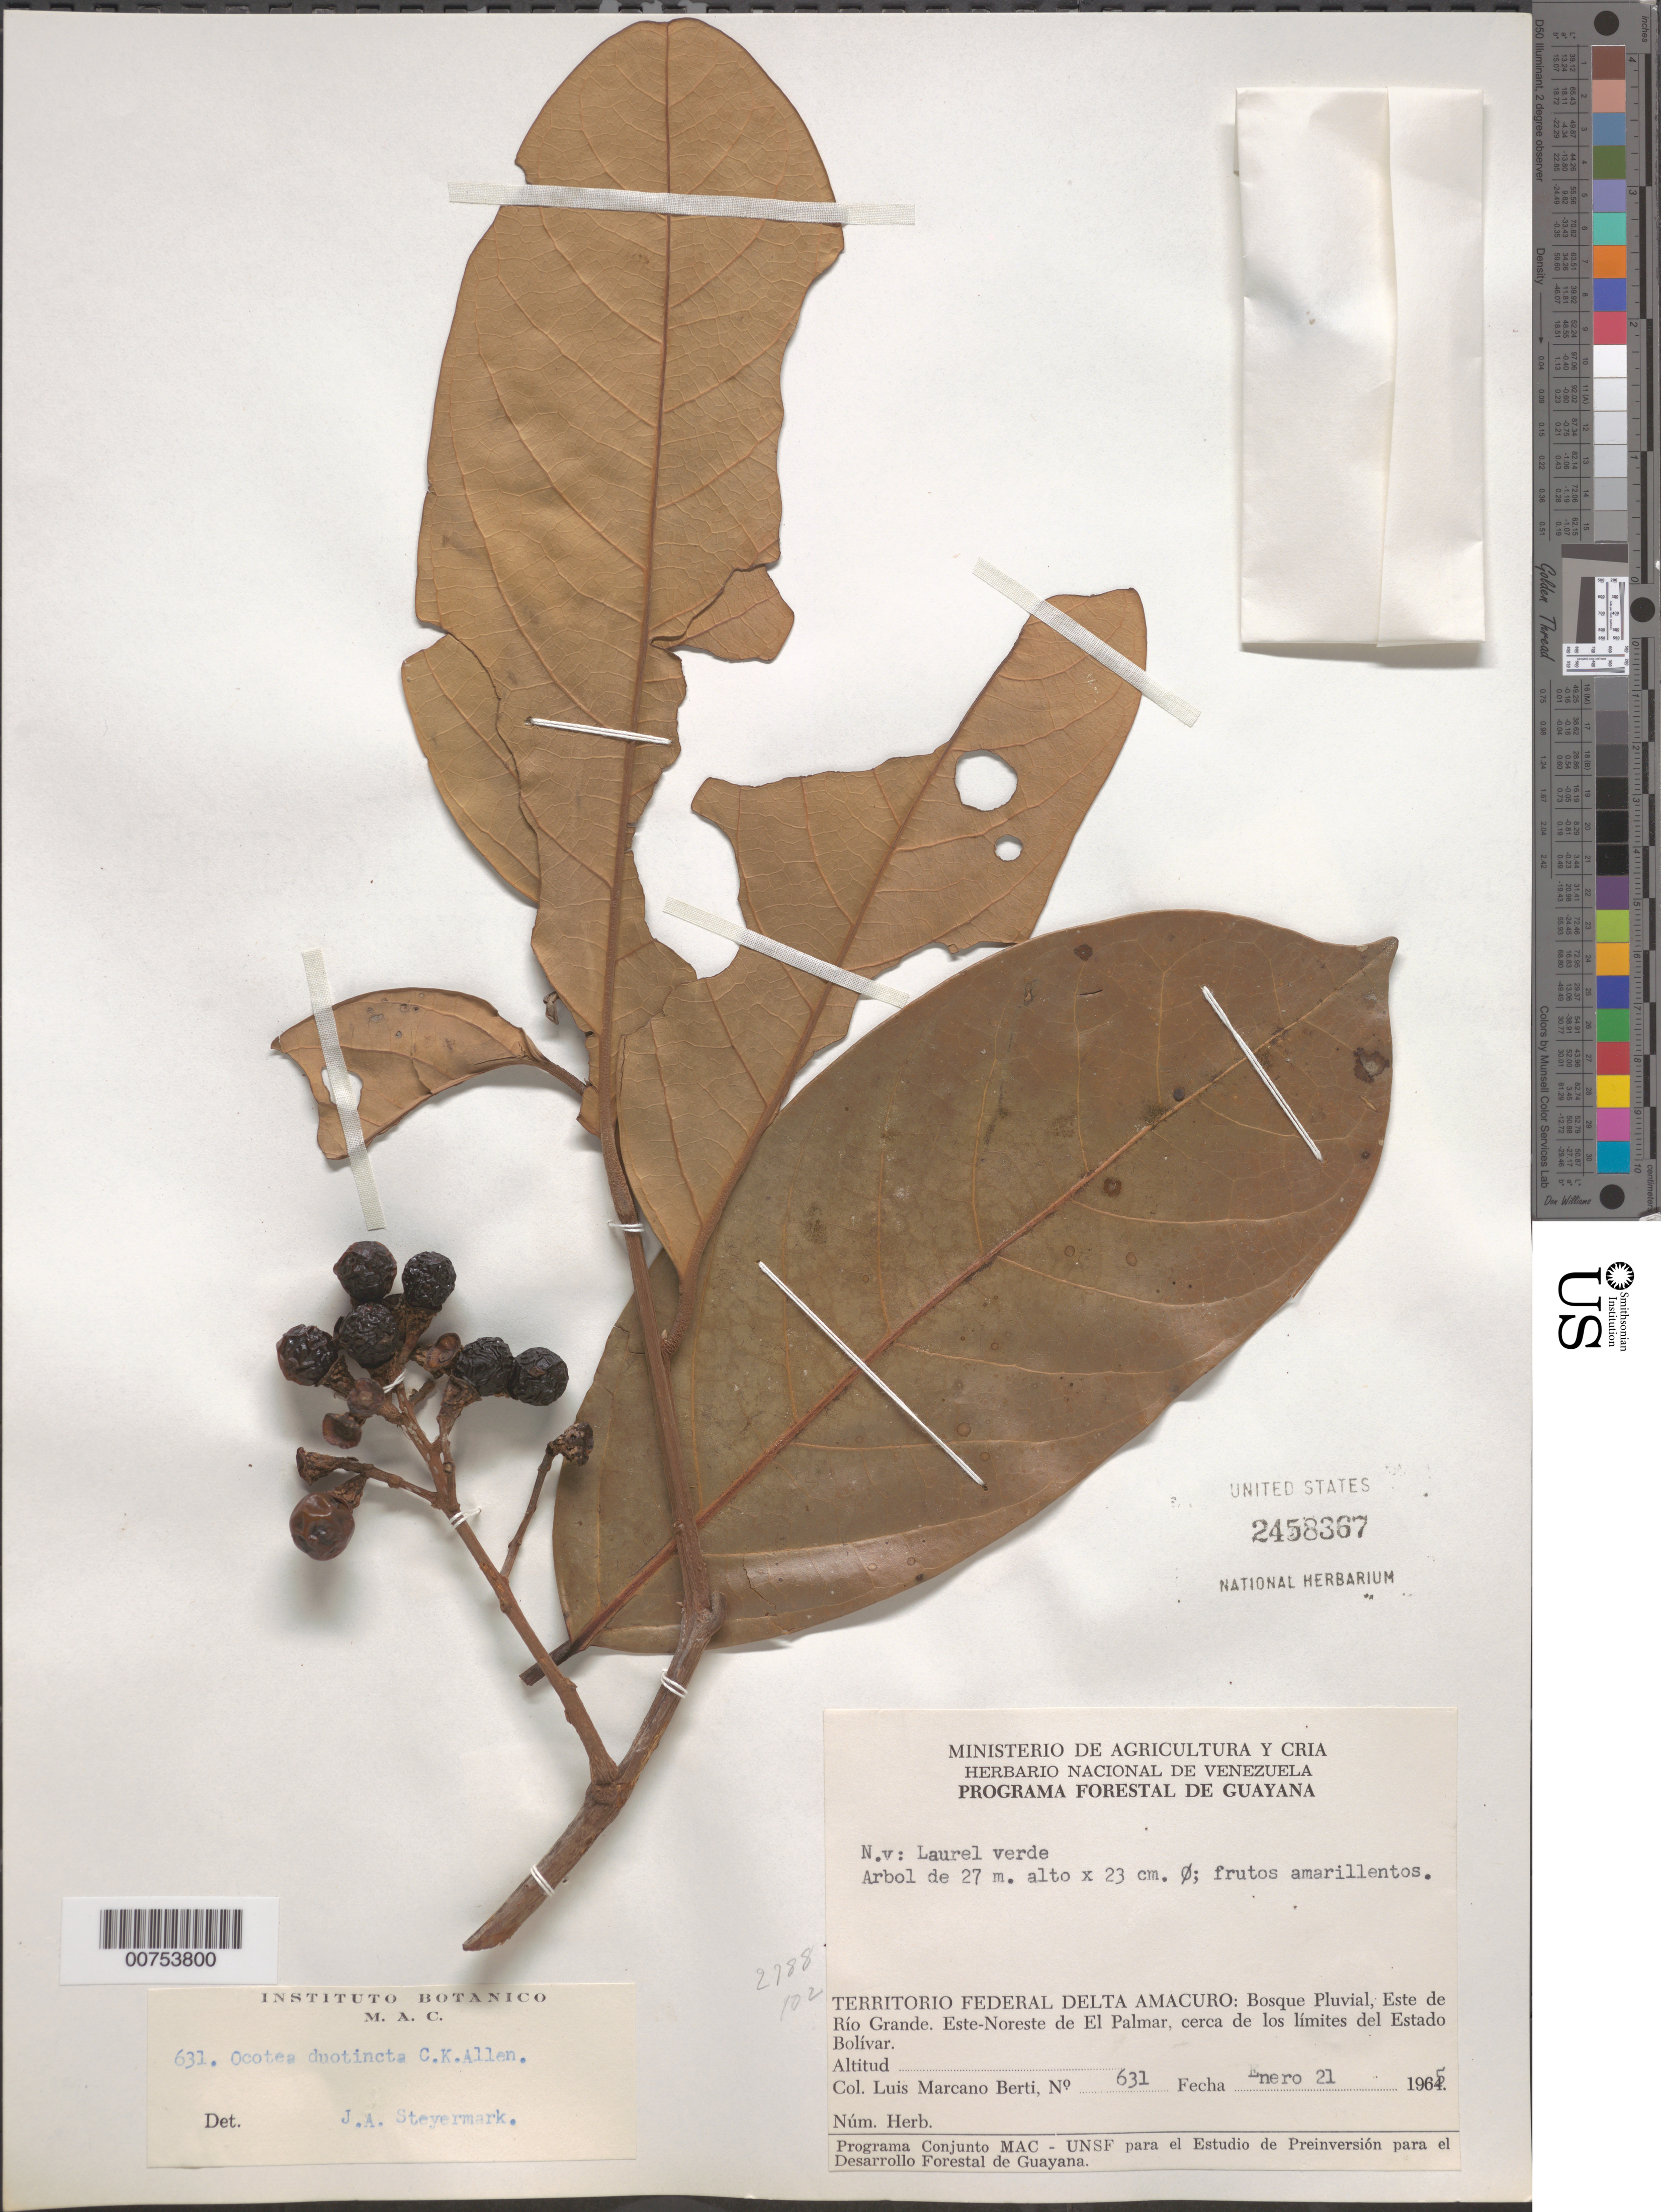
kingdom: Plantae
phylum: Tracheophyta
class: Magnoliopsida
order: Laurales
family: Lauraceae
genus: Ocotea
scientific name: Ocotea duotincta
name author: C.K. Allen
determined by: Steyermark, Julian A., (VEN)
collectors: L. Marcano-Berti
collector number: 631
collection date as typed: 21-Jan-65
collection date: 1965-01-21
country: Venezuela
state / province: Delta Amacuro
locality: Este de Río Grande, ENE de El Palmar, cerca de los limites del Estado Bolívar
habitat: Bosque pluvial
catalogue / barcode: US 2458367